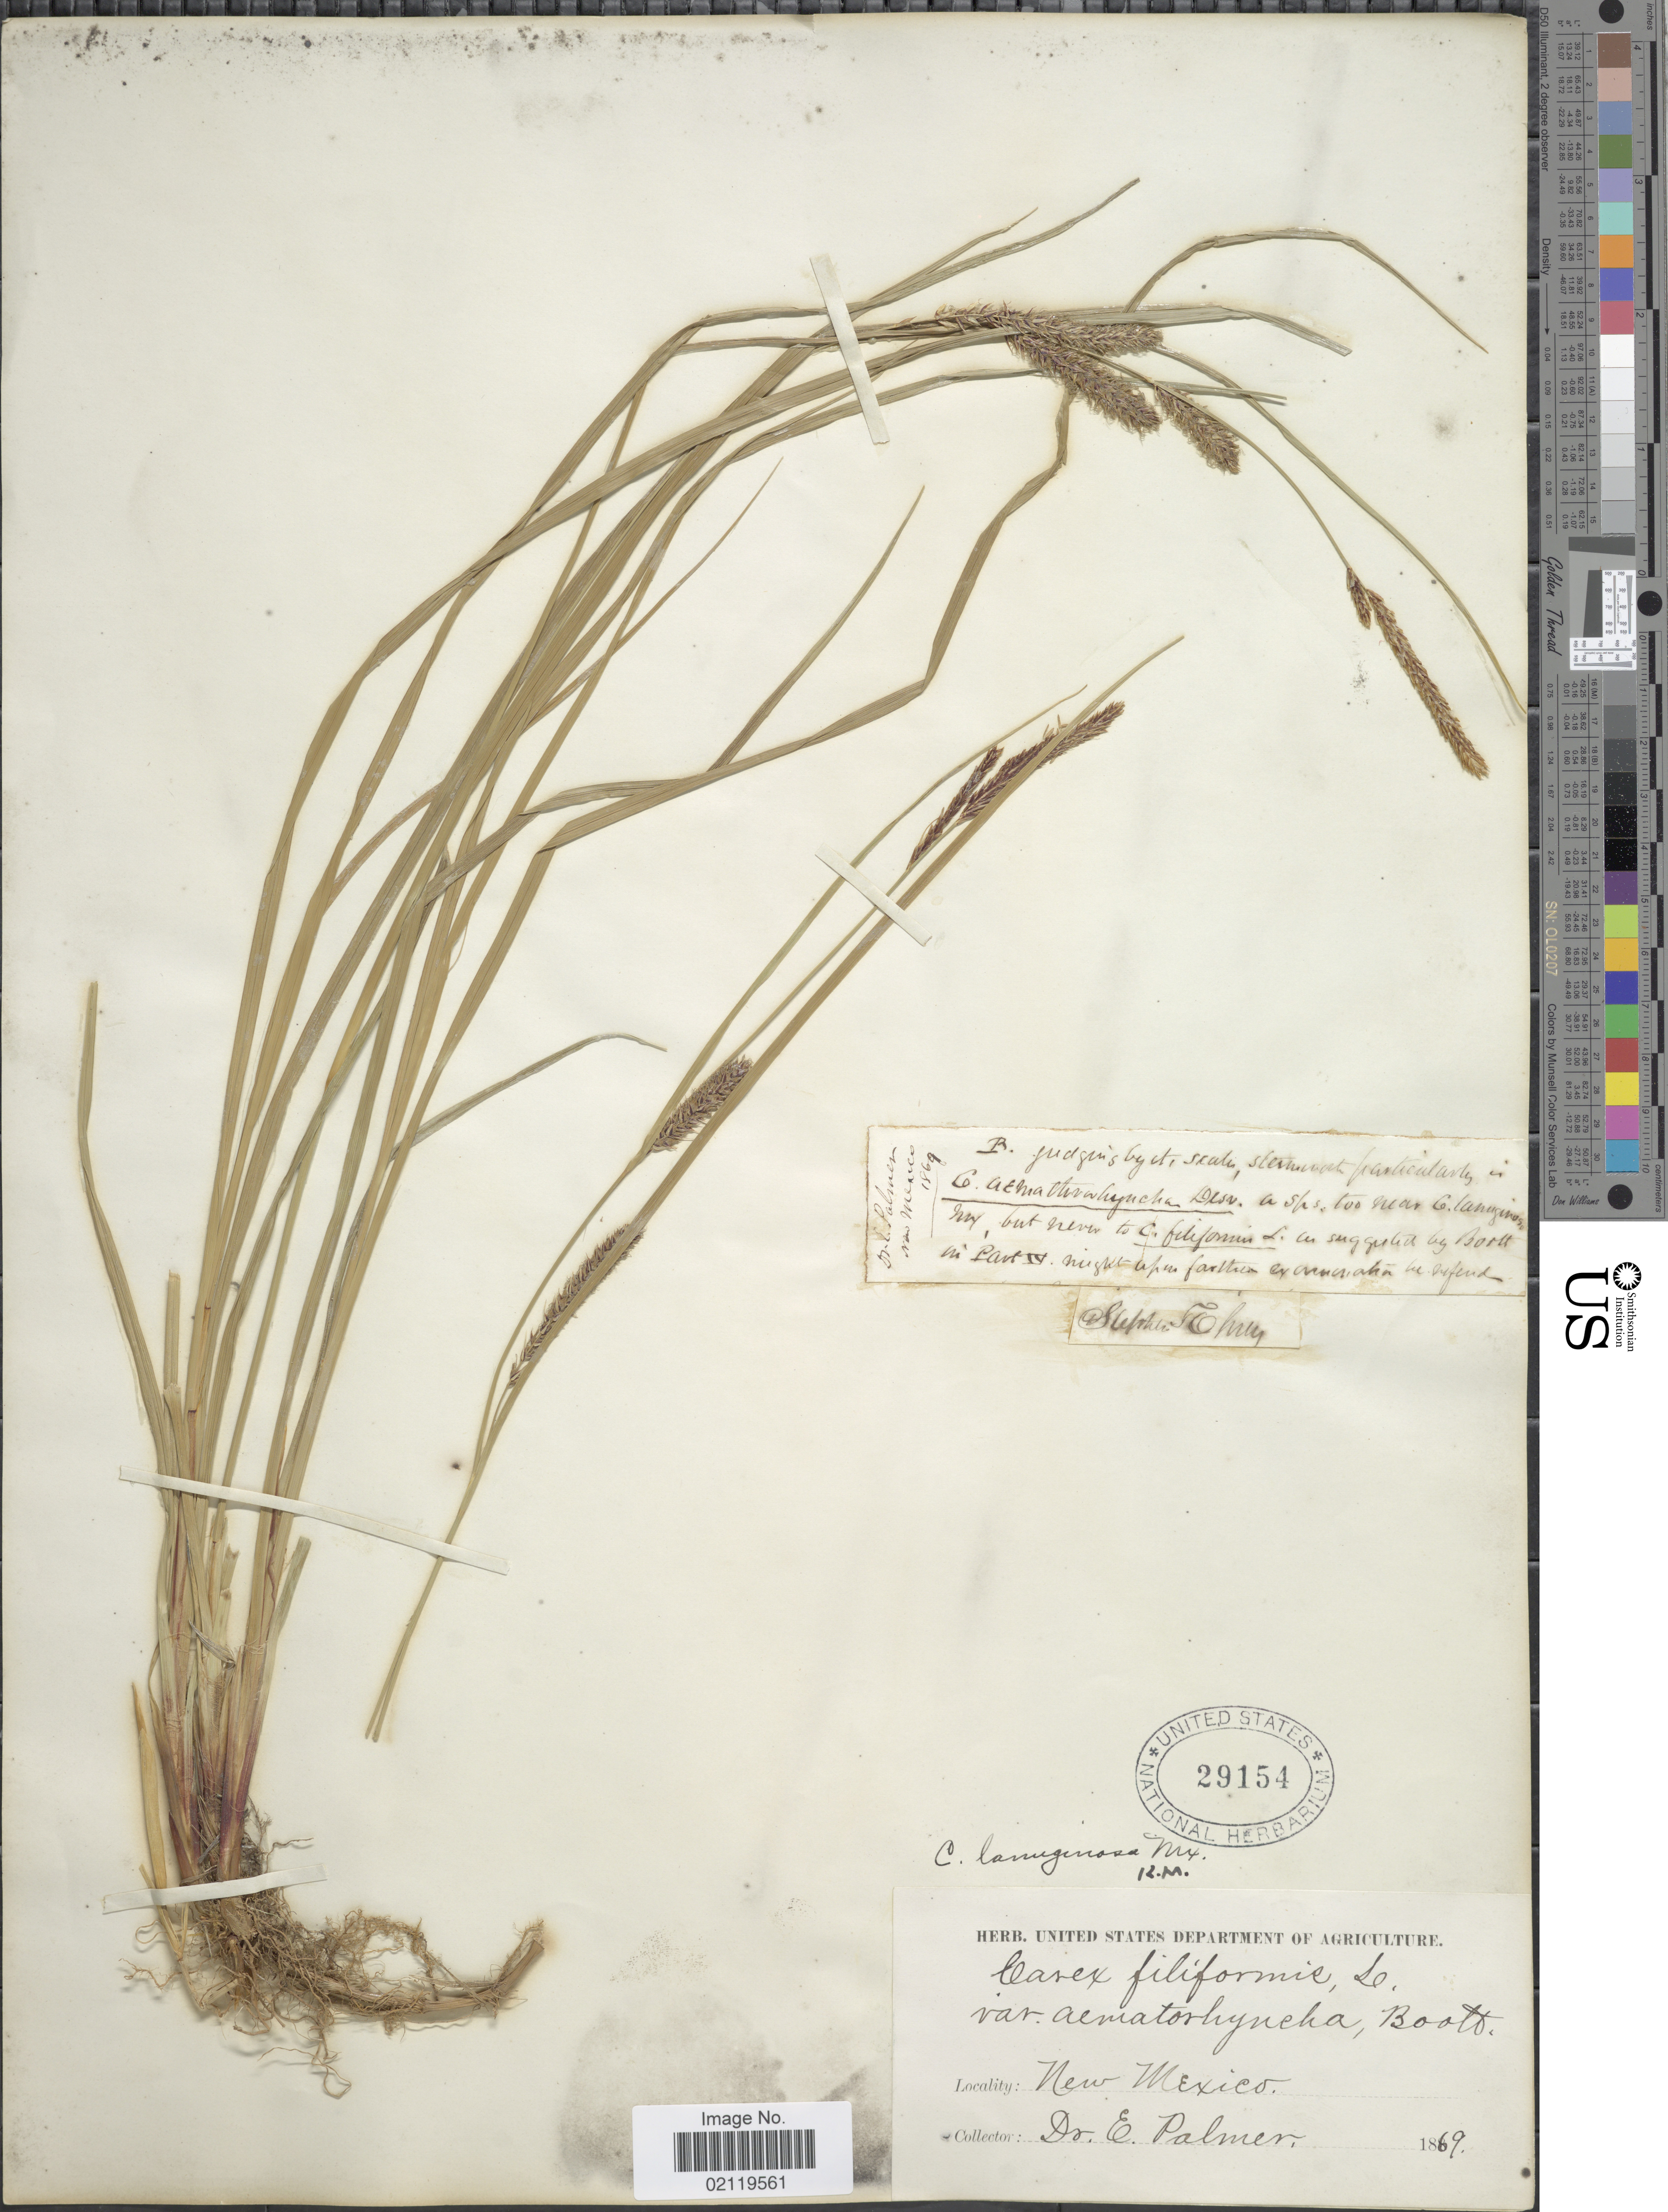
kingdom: Plantae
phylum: Tracheophyta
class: Liliopsida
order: Poales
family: Cyperaceae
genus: Carex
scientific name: Carex pellita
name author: Muhl. ex Willd.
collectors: E. Palmer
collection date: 1869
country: United States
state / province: New Mexico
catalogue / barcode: US 29154